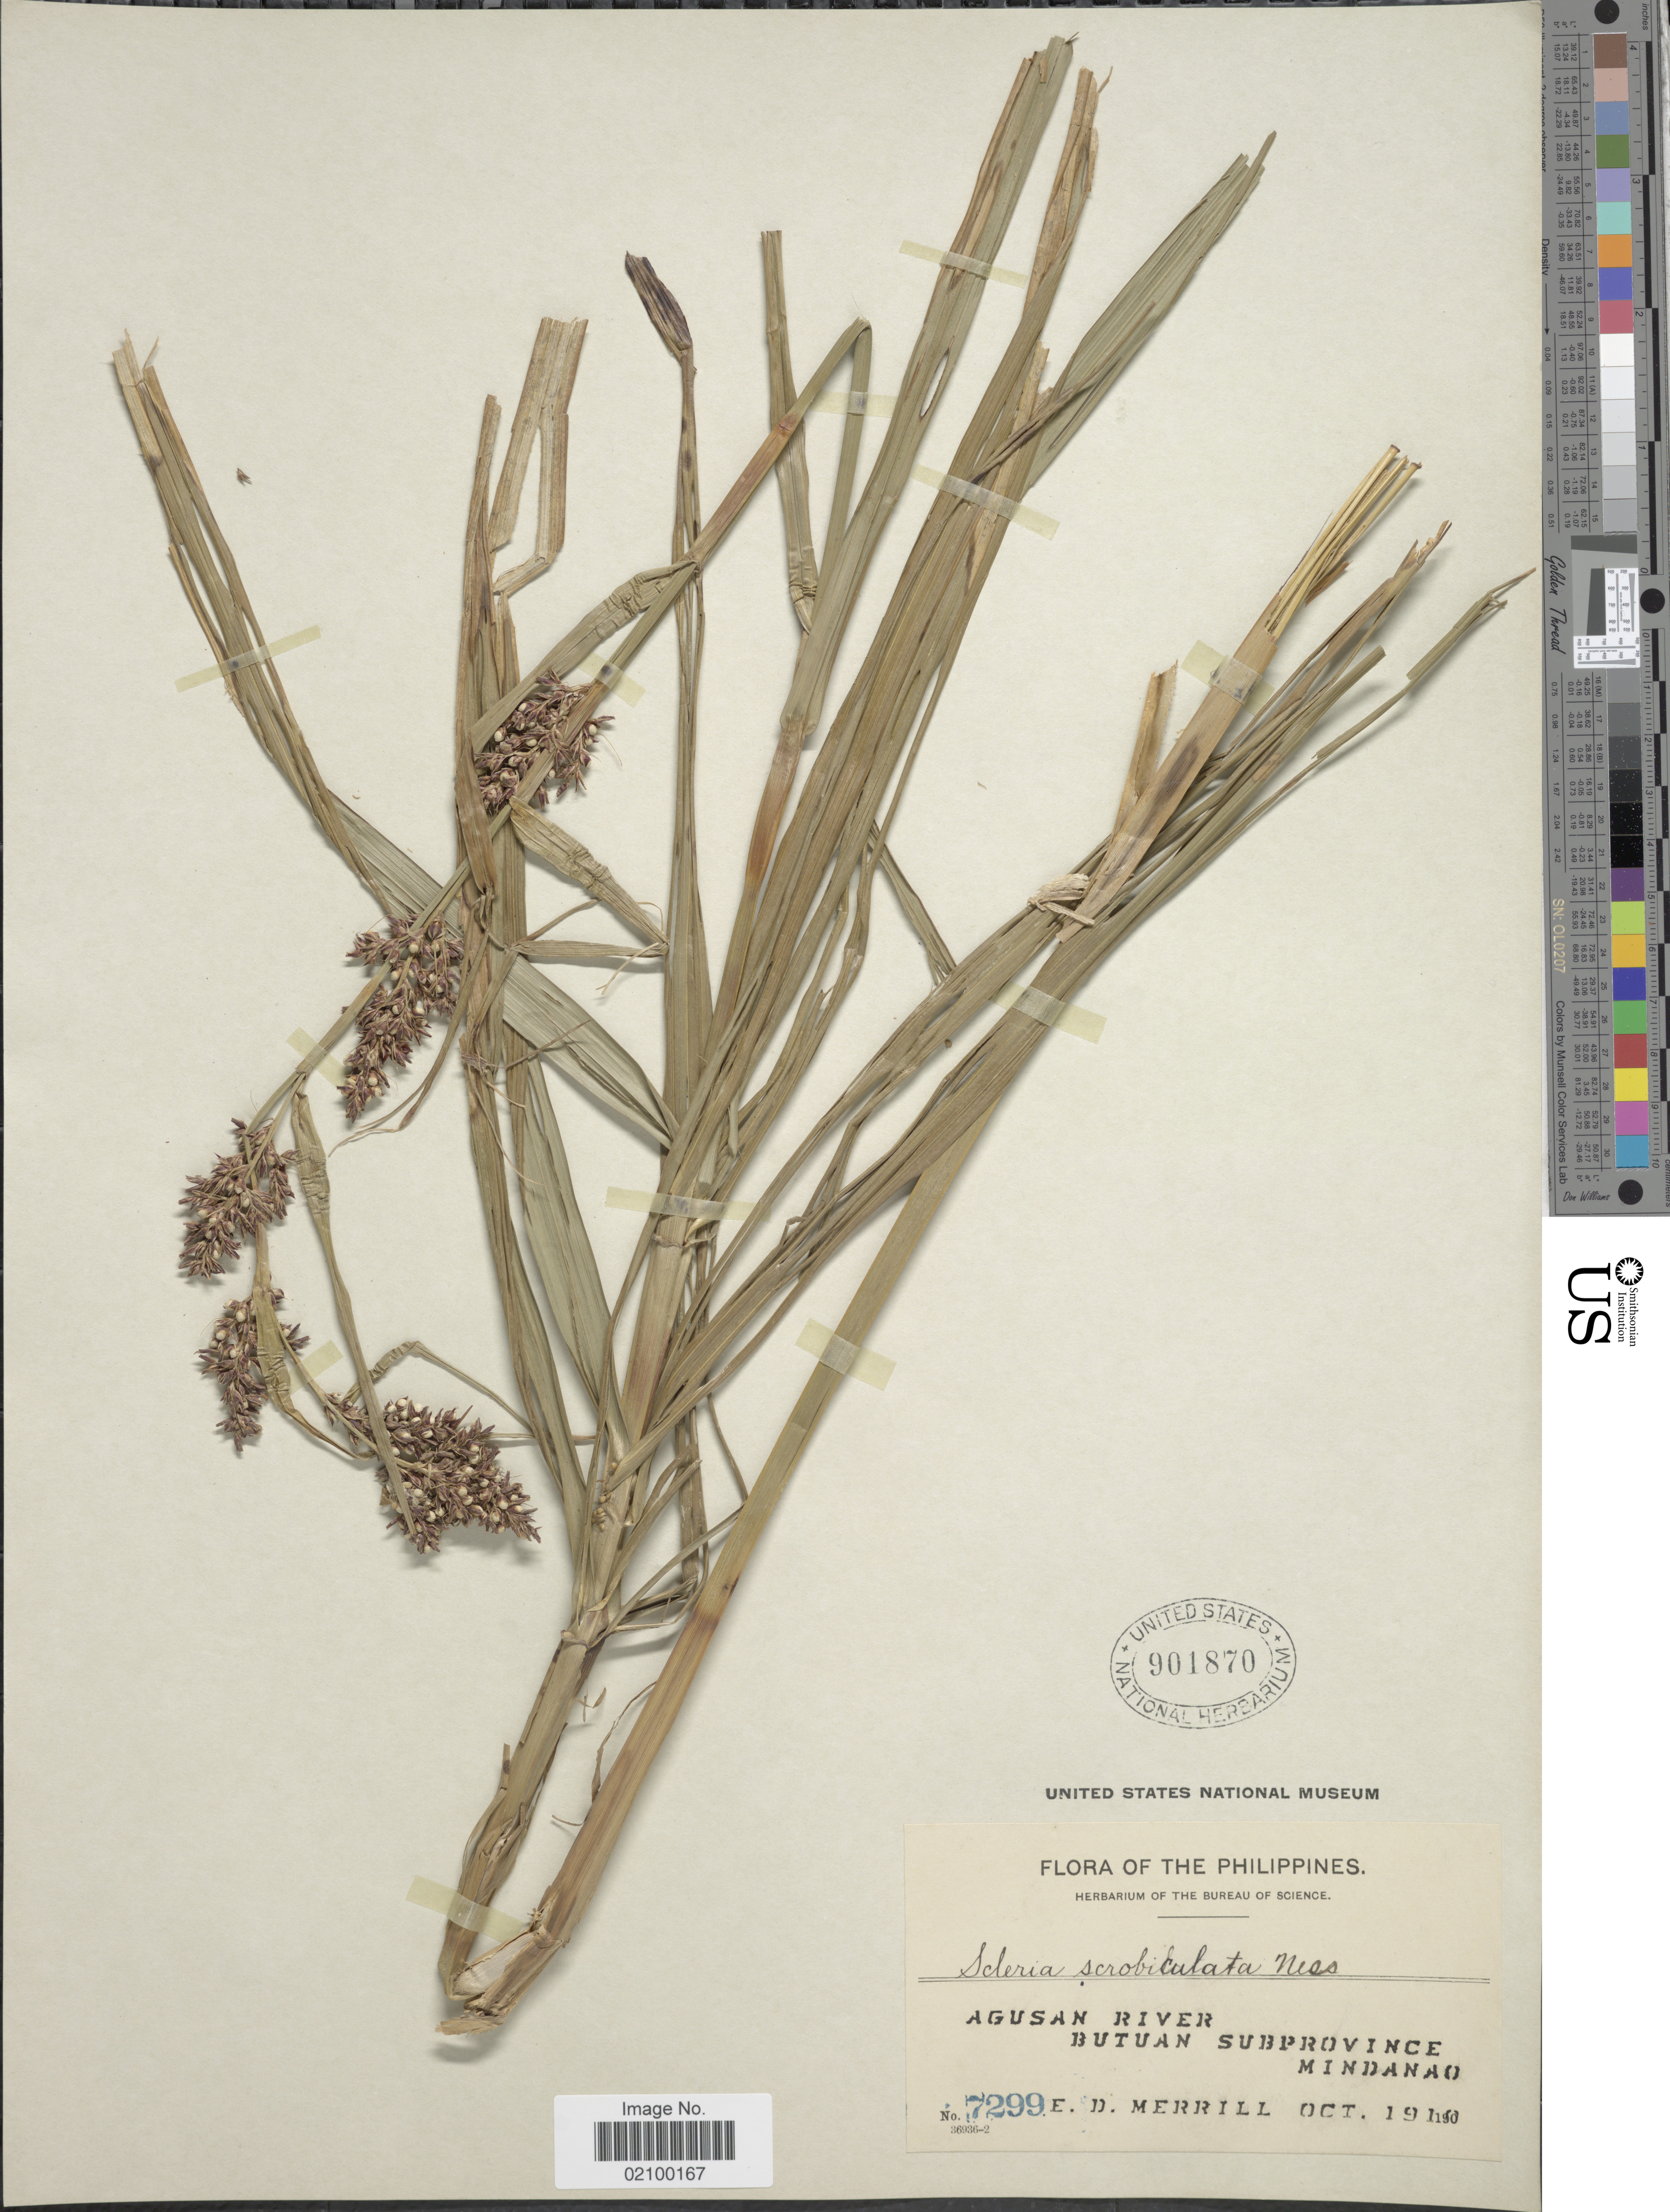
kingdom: Plantae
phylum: Tracheophyta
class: Liliopsida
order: Poales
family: Cyperaceae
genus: Scleria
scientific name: Scleria scrobiculata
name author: Nees & Meyen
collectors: E. D. Merrill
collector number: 7299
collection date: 1910-10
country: Philippines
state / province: Caraga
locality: Agusan River, Butuan Subprovince, Mindanao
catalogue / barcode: US 901870